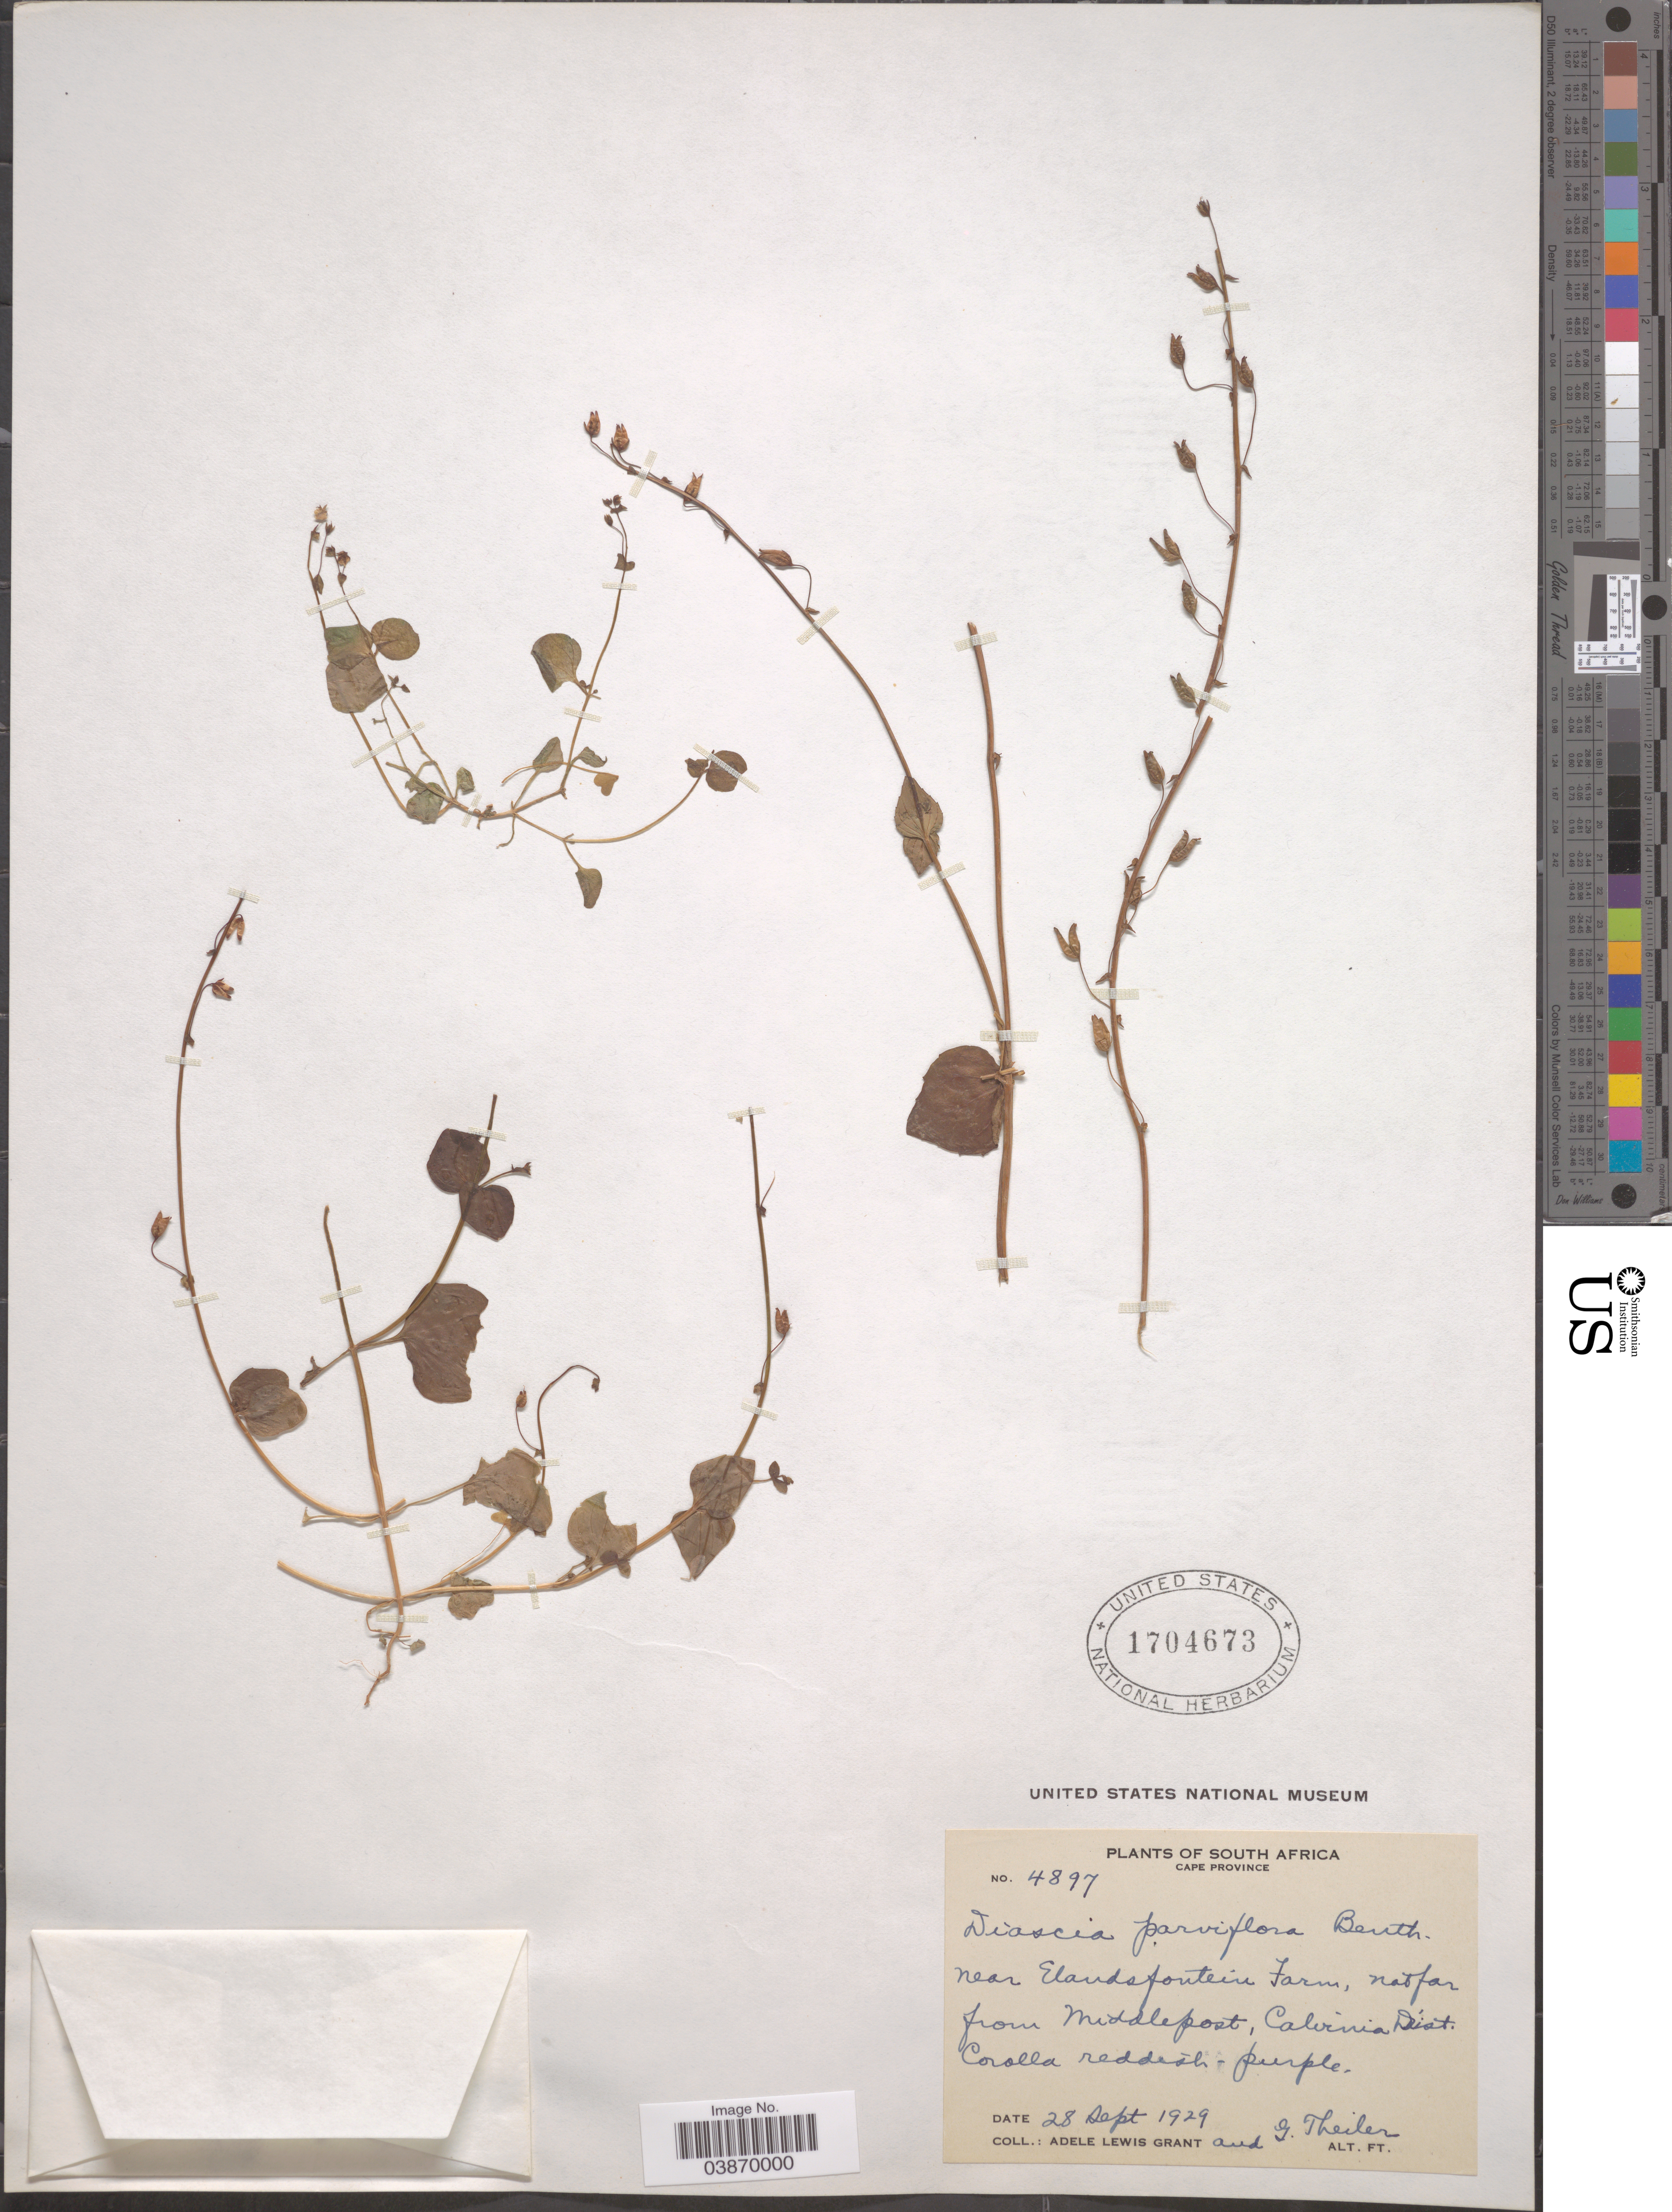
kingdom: Plantae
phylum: Tracheophyta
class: Magnoliopsida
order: Lamiales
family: Scrophulariaceae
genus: Diascia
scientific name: Diascia parviflora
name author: Benth.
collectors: A. L. Grant & G. Theiler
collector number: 4897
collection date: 1929-09-28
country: South Africa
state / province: Northern Cape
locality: Near Elandsfontein Farm, not far from Middlepost, Calvinia Dist.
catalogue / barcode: US 1704673